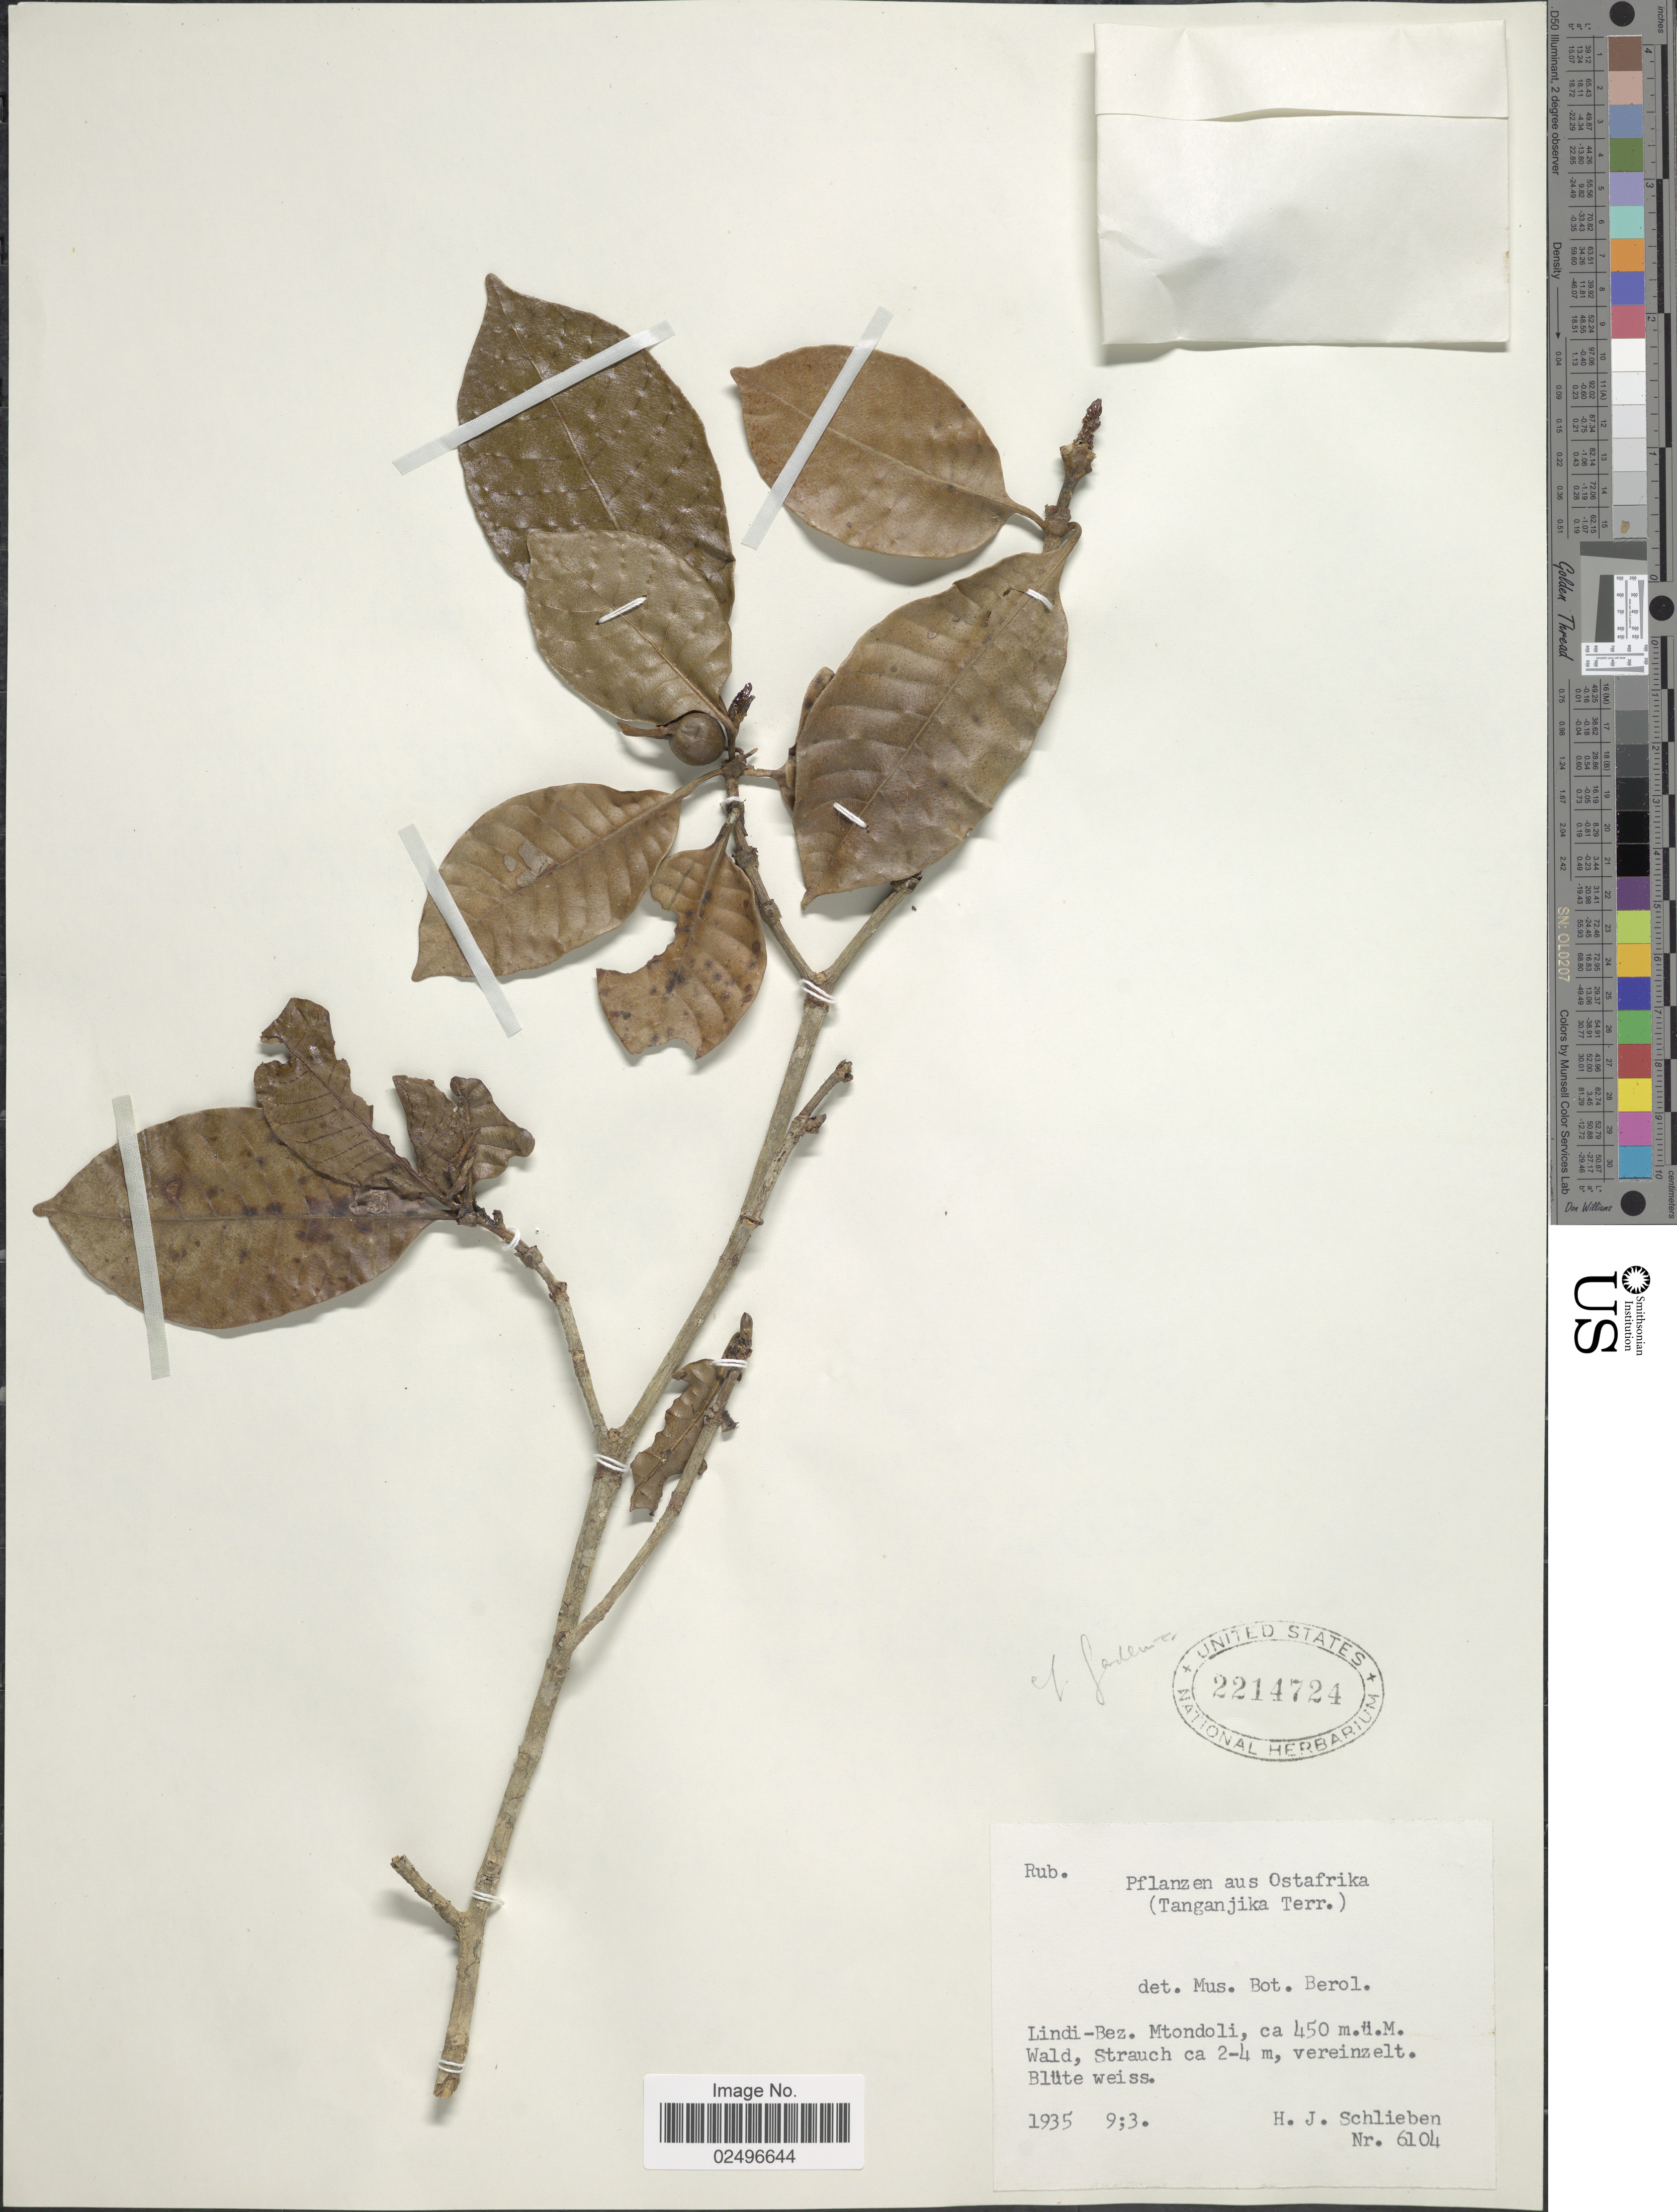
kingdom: Plantae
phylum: Tracheophyta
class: Magnoliopsida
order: Gentianales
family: Rubiaceae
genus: Gardenia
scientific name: Gardenia sp.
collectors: H. J. Schlieben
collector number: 6104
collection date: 1935-09-03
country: Tanzania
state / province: Lindi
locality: Ostafrika, (Tanganjika Terr.) Lindi-Bez. Mtondoli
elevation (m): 450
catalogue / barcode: US 2214724